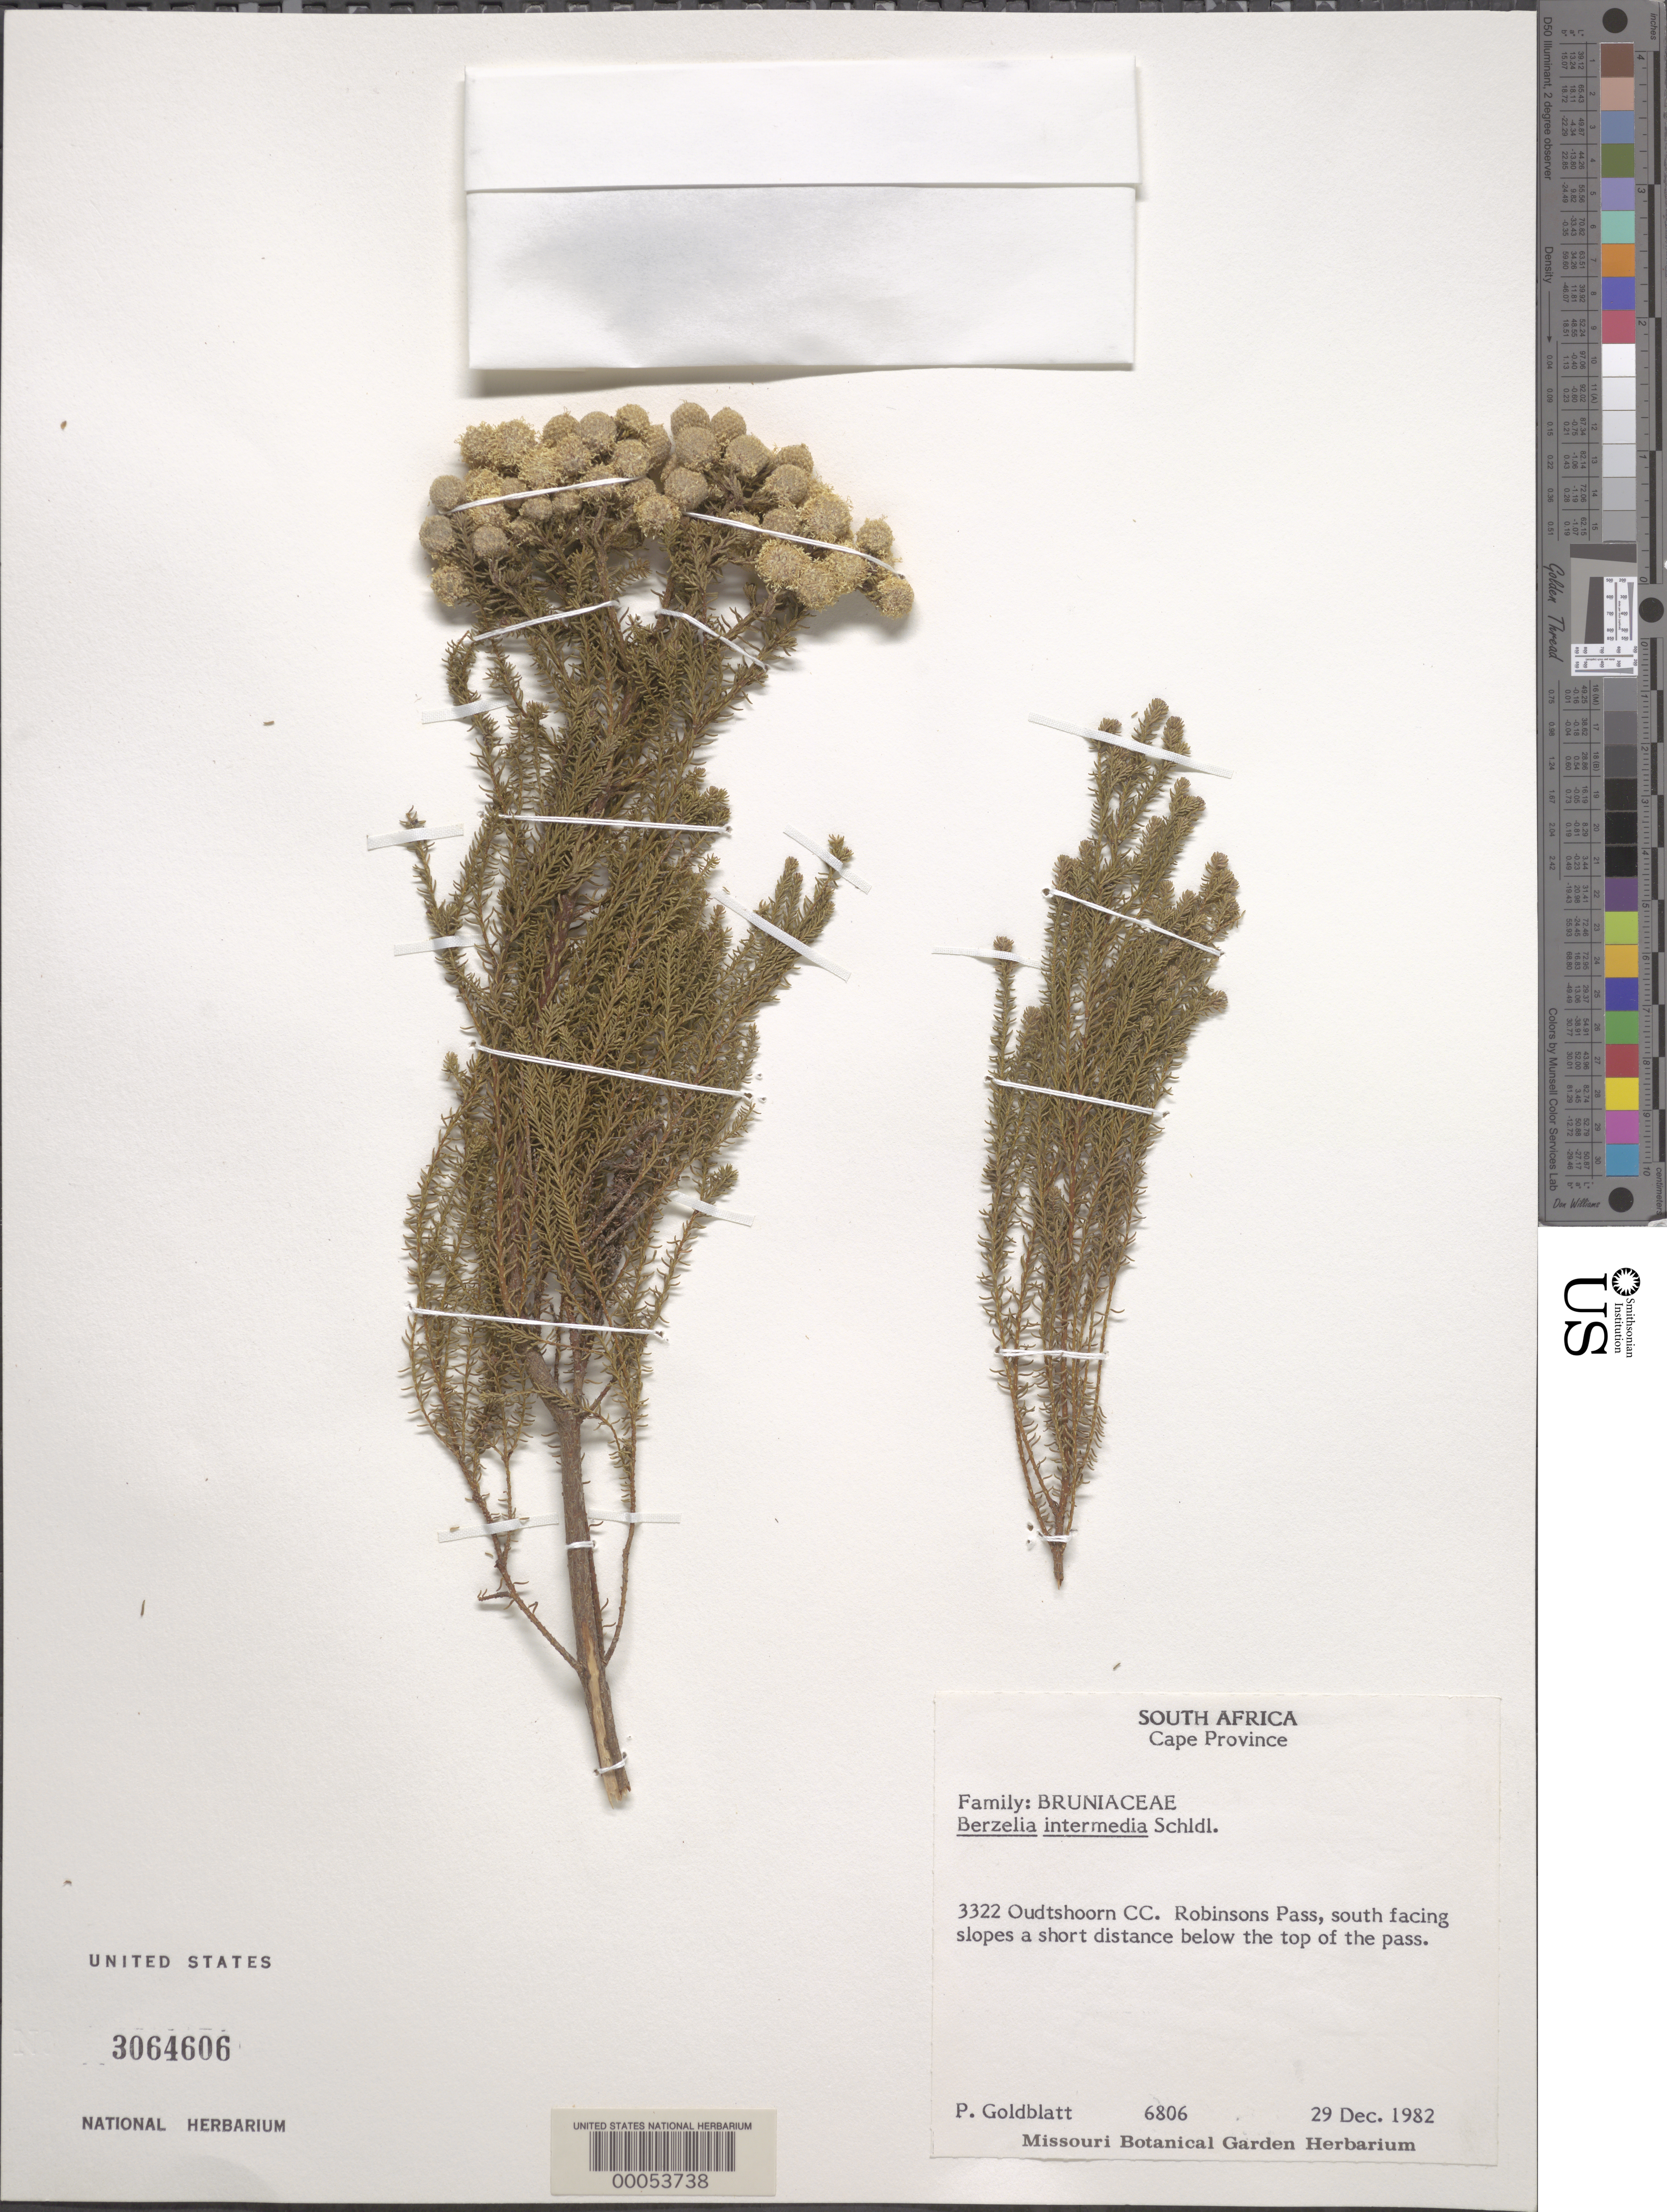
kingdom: Plantae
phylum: Tracheophyta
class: Magnoliopsida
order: Bruniales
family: Bruniaceae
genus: Berzelia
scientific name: Berzelia intermedia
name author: Schltdl.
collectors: P. Goldblatt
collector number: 6806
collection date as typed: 29 Dec 1982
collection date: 1982-12-29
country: South Africa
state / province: Western Cape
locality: Robinsons pass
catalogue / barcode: US 3064606